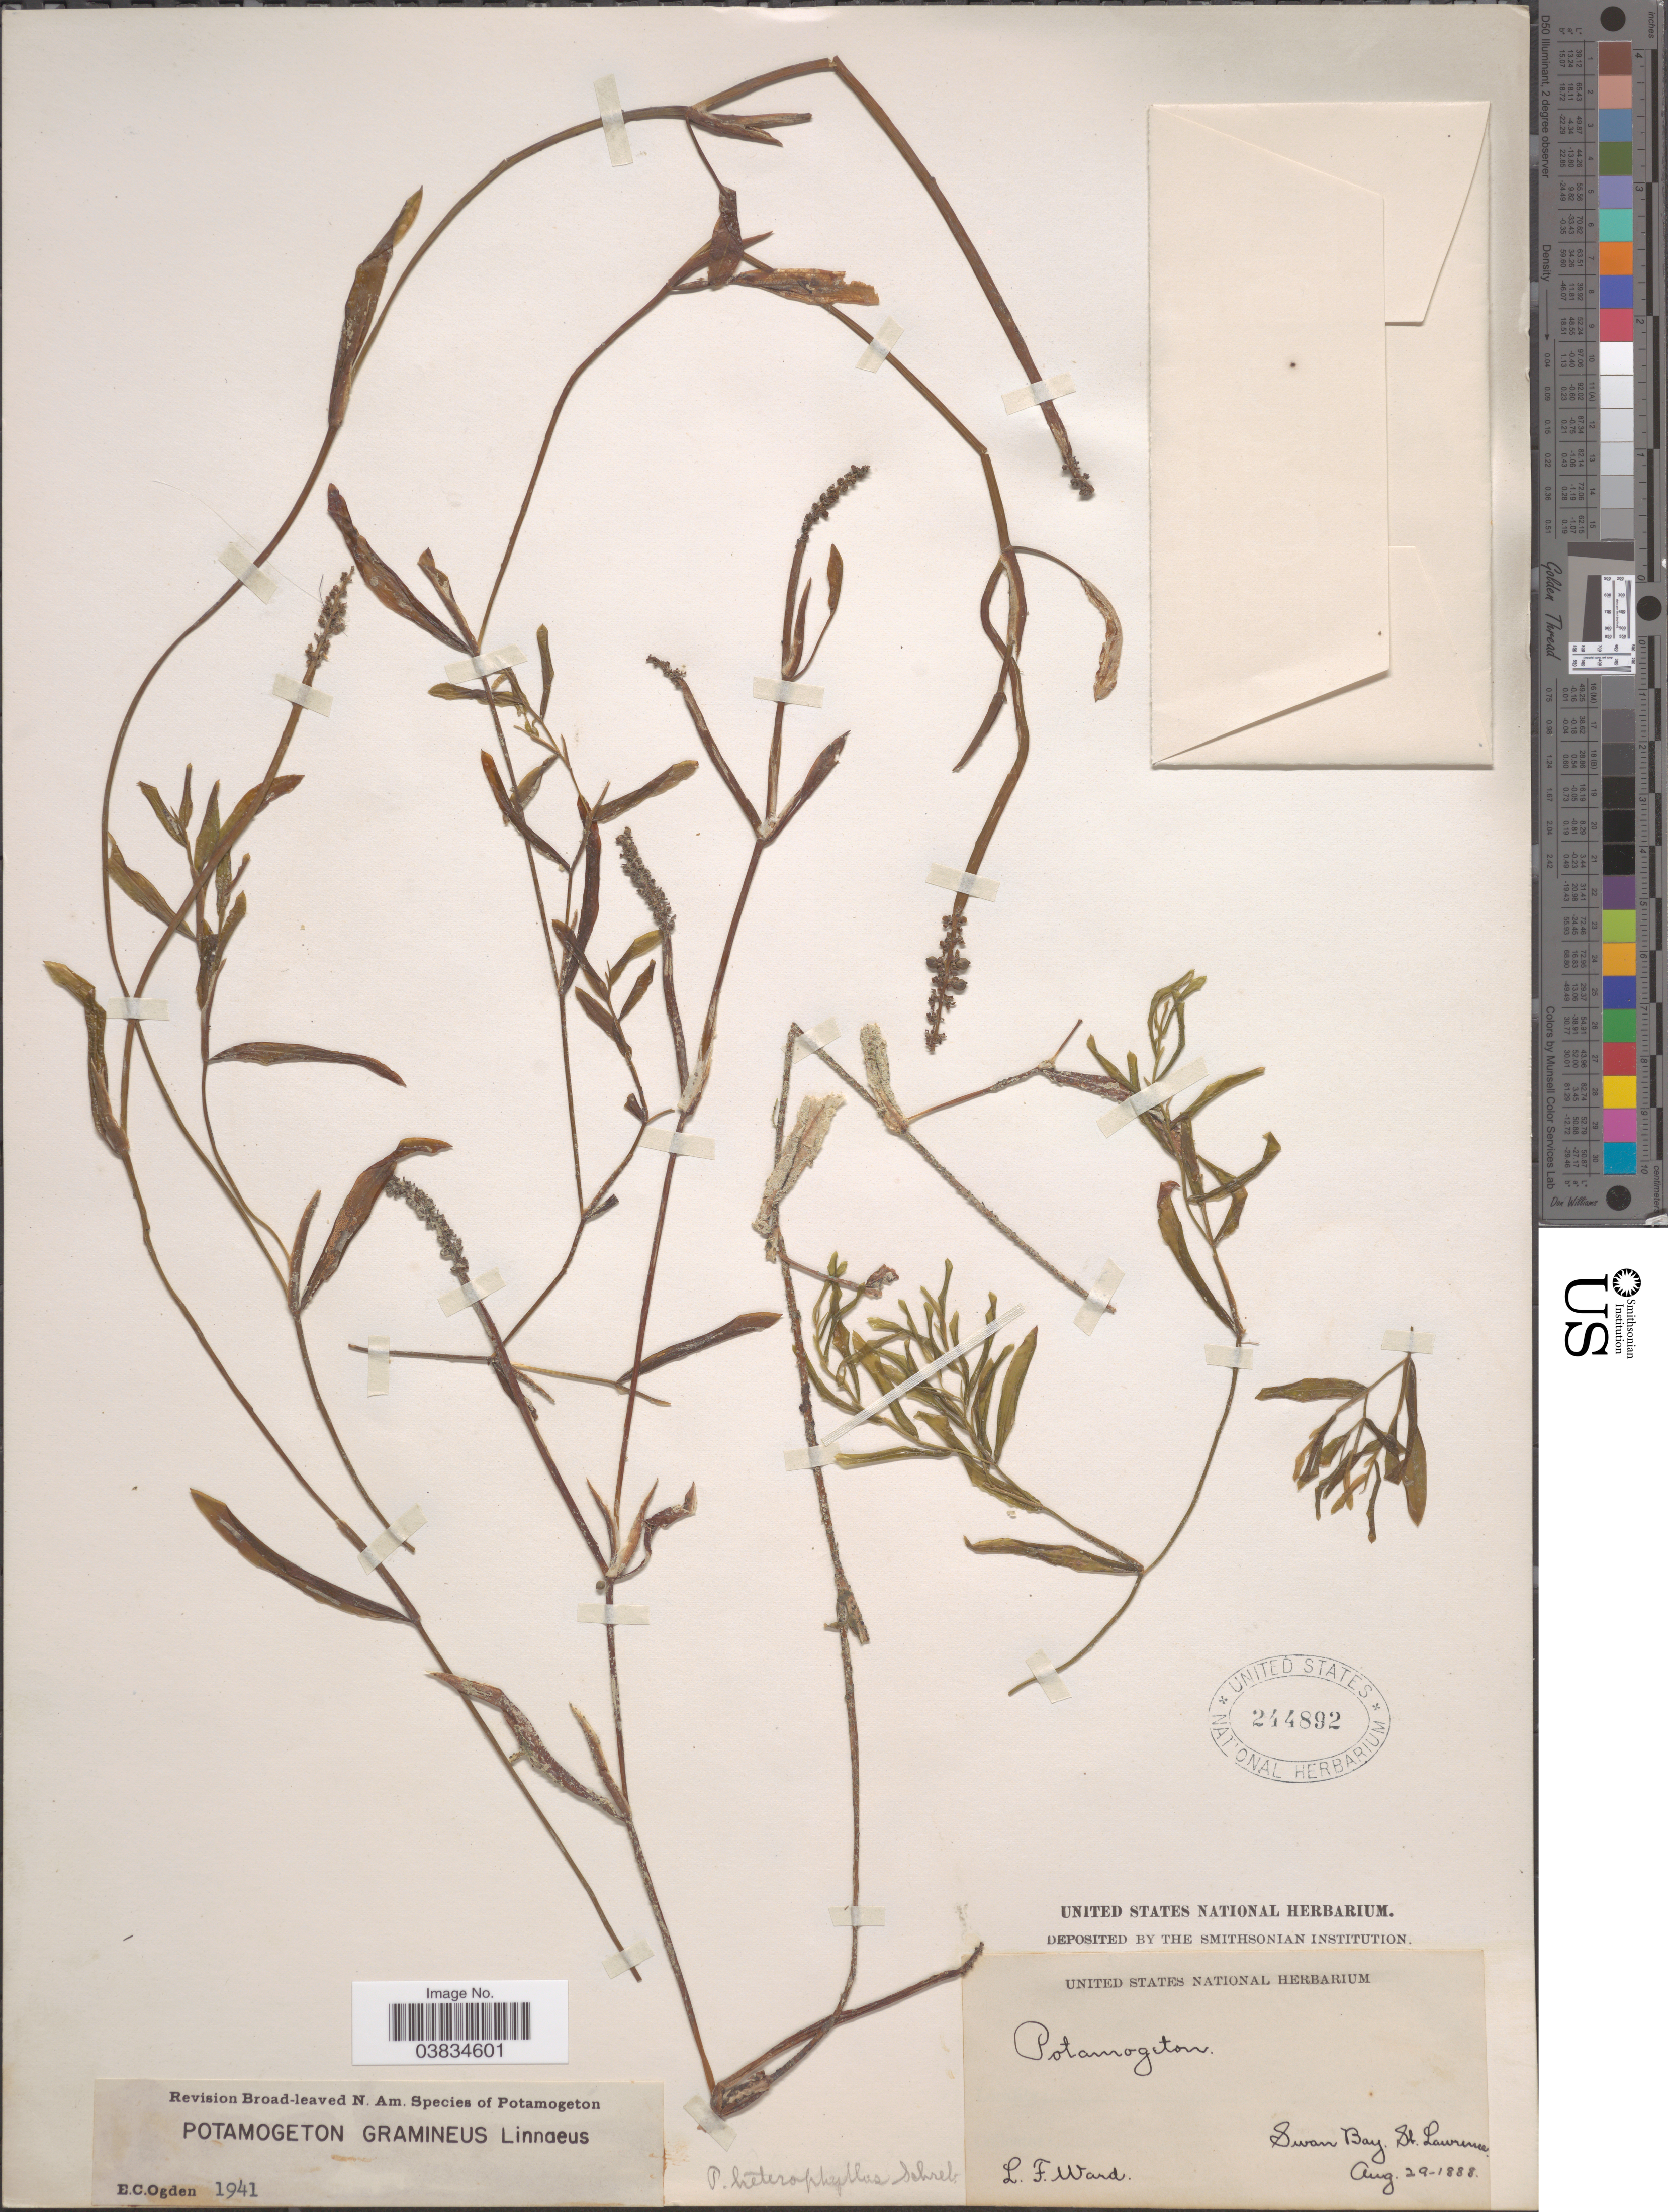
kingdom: Plantae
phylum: Tracheophyta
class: Liliopsida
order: Alismatales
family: Potamogetonaceae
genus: Potamogeton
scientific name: Potamogeton gramineus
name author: L.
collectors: L. Ward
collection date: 1888-08-29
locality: Swan Bay. St. Lawrence.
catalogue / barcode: US 244892